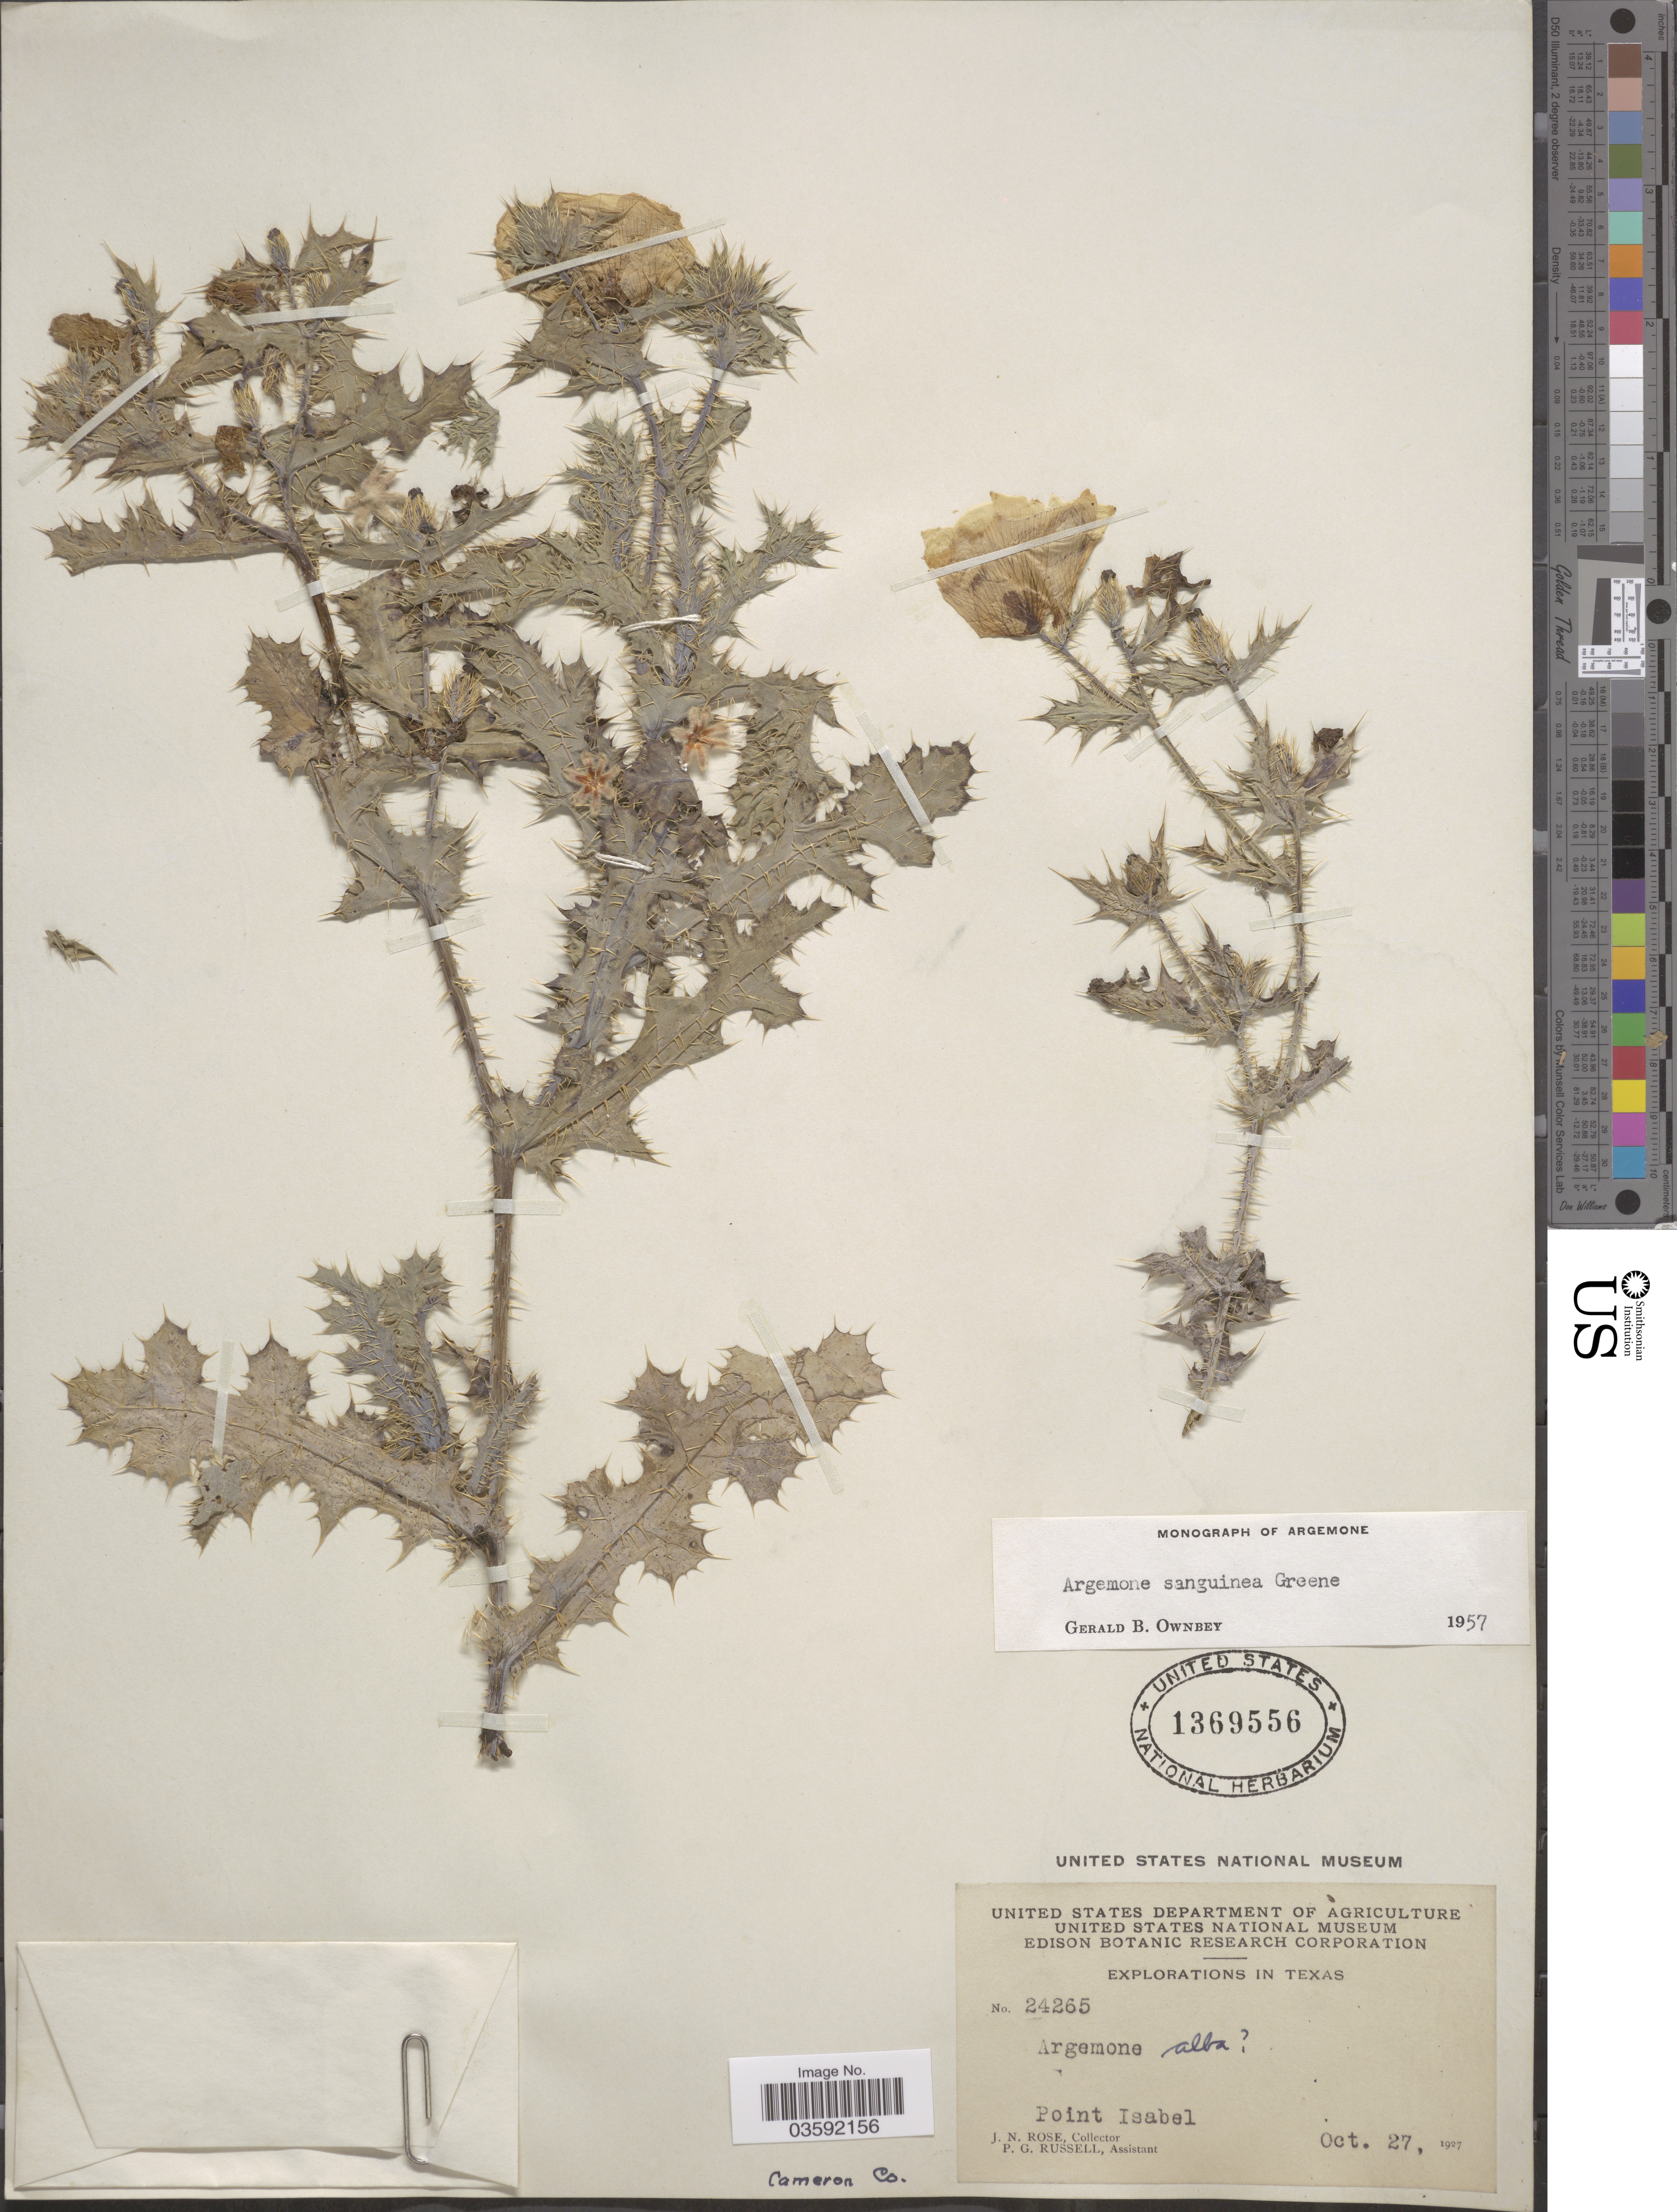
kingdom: Plantae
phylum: Tracheophyta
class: Magnoliopsida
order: Ranunculales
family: Papaveraceae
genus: Argemone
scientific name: Argemone sanguinea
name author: Greene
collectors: J. N. Rose & P. G. Russell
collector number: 24265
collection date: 1927-10-27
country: United States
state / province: Texas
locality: Point Isabel. Cameron Co.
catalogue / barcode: US 1369556